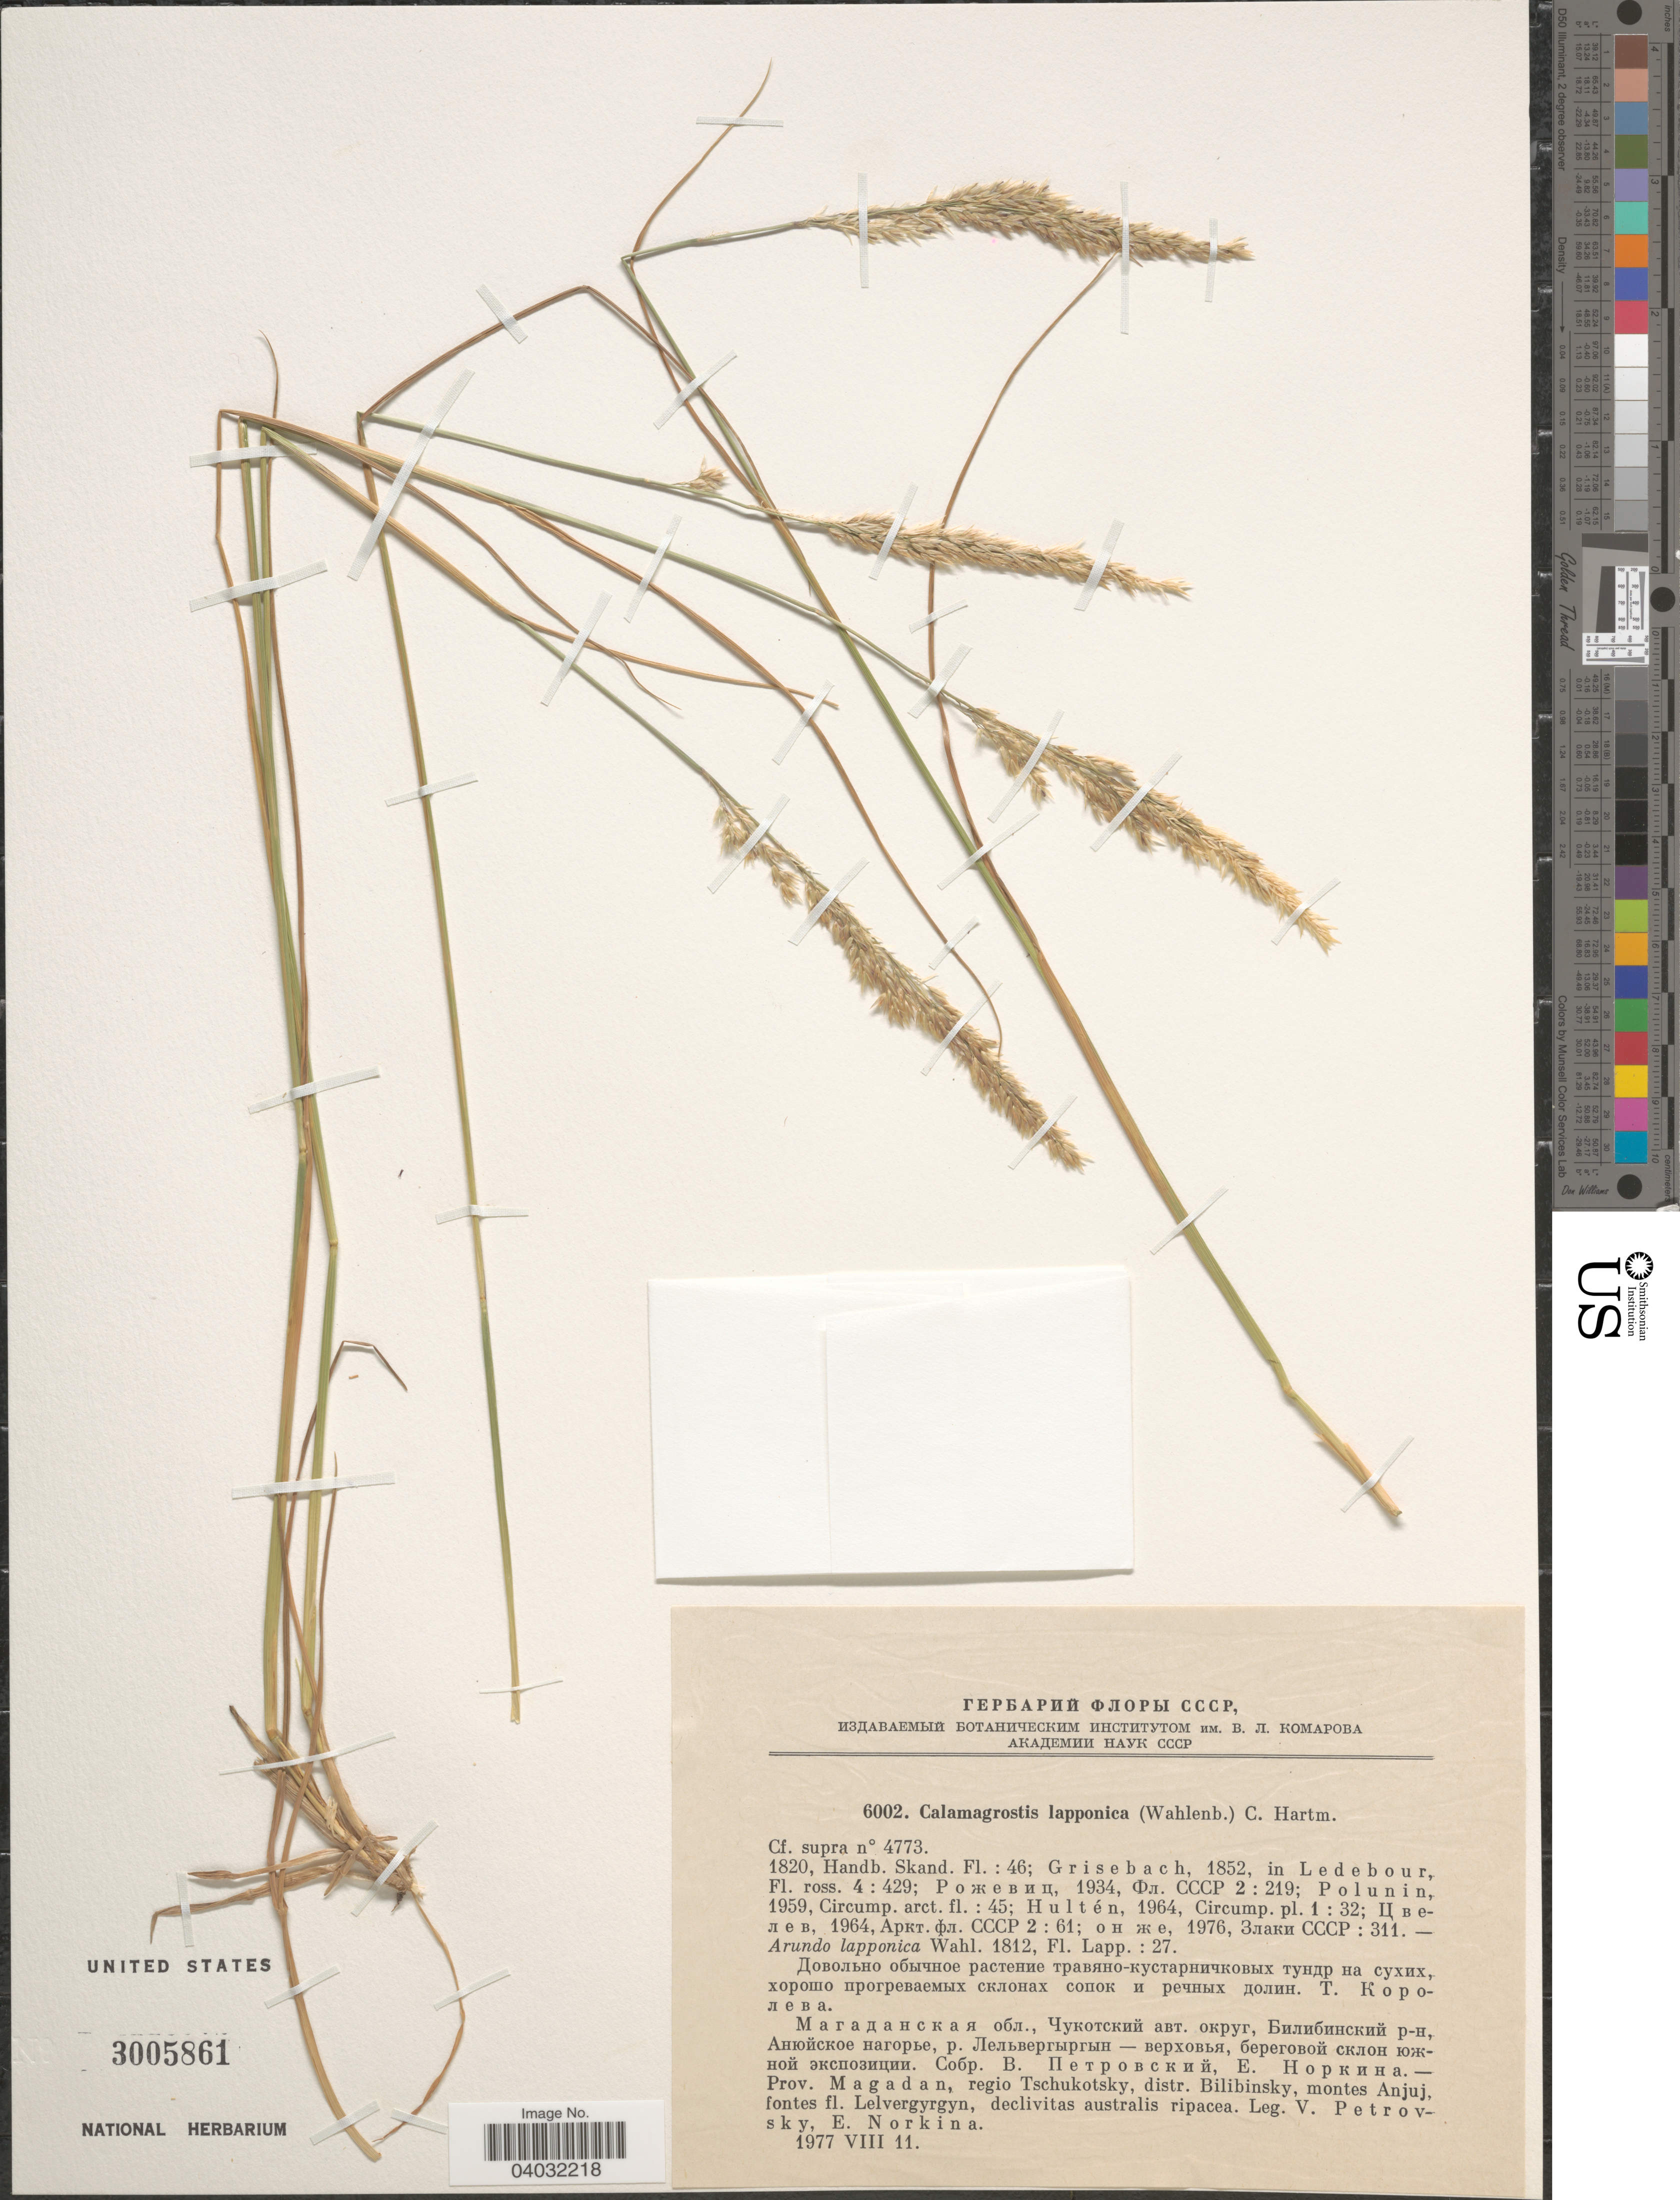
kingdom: Plantae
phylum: Tracheophyta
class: Liliopsida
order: Poales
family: Poaceae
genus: Calamagrostis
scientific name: Calamagrostis lapponica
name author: (Wahlenb.) Hartm.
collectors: V. Petrovsky & E. Norkina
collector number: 6002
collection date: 1977-08-11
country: Russian Federation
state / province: Magadan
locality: Regio Tschukotsky, distr. Bilibinsky, montes Anjuj, fontes fl. Lelvergyrgyn, declivitas australis ripacea.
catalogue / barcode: US 3005861